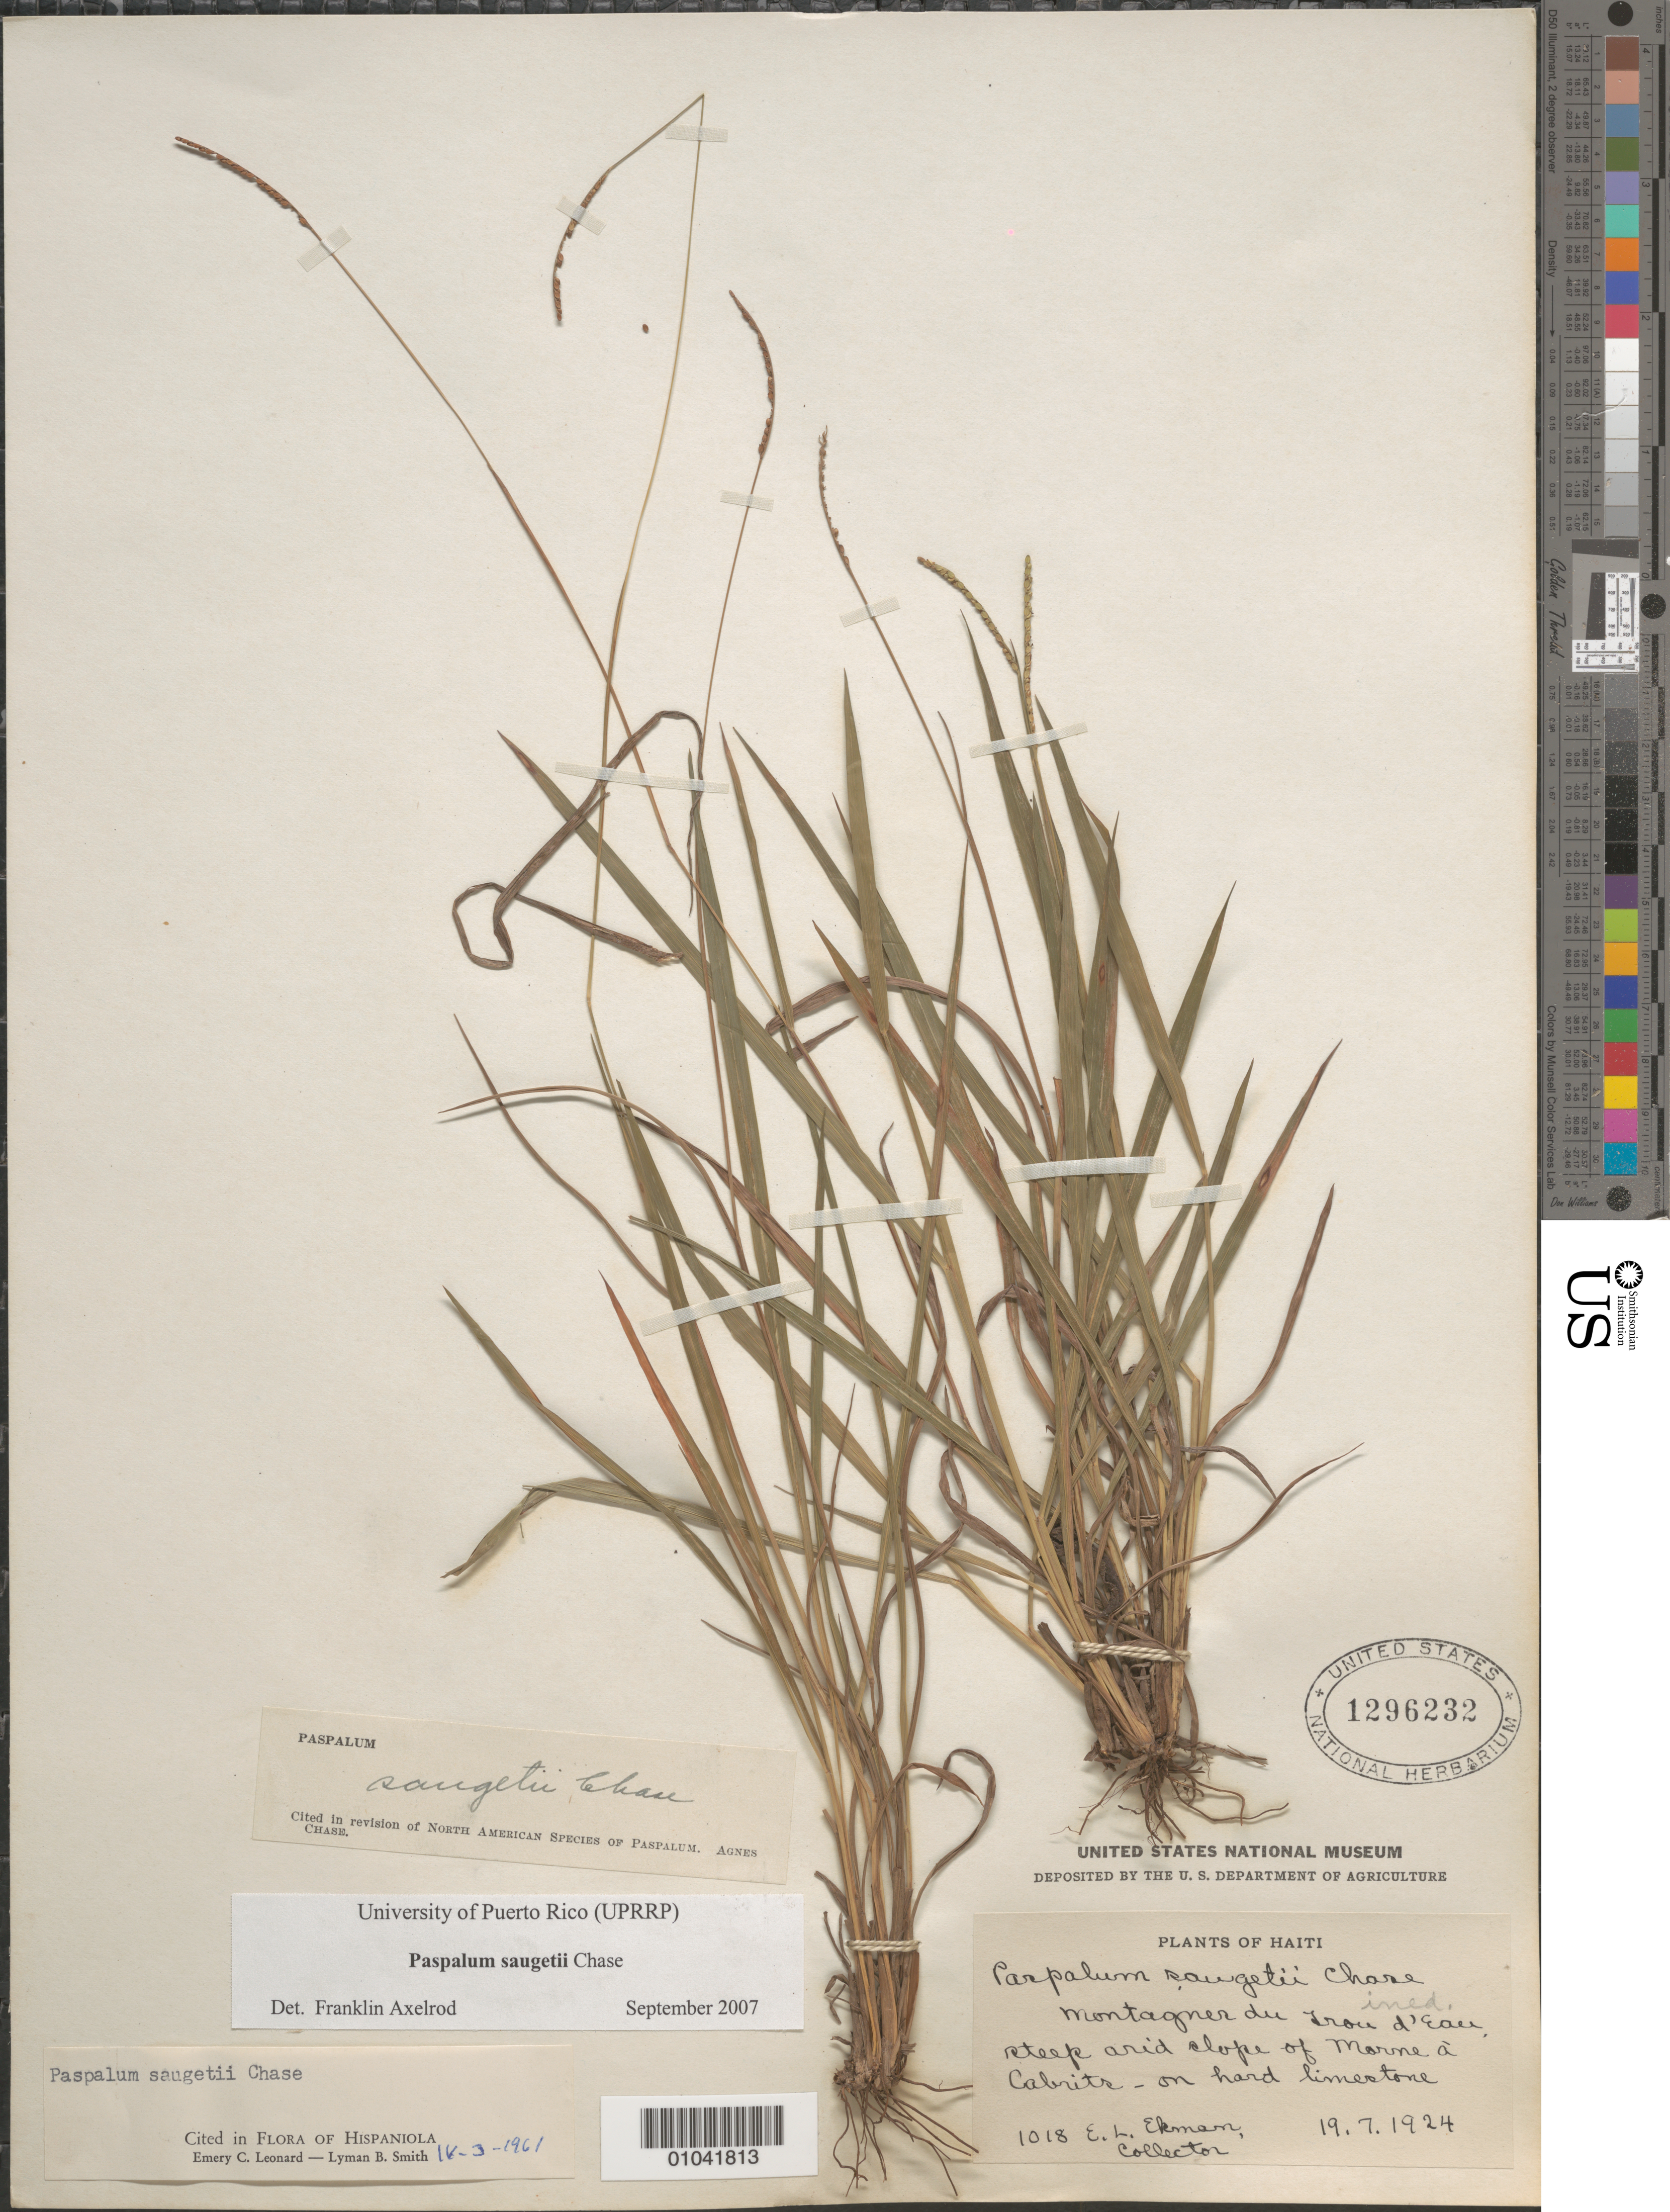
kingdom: Plantae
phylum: Tracheophyta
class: Liliopsida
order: Poales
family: Poaceae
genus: Paspalum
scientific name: Paspalum saugetii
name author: Chase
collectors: E. L. Ekman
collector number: H 1018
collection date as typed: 19 Jul 1924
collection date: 1924-07-19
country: Haiti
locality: Montagnes du Iroie d'Eau, Morne a Cabrits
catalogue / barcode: US 1296232